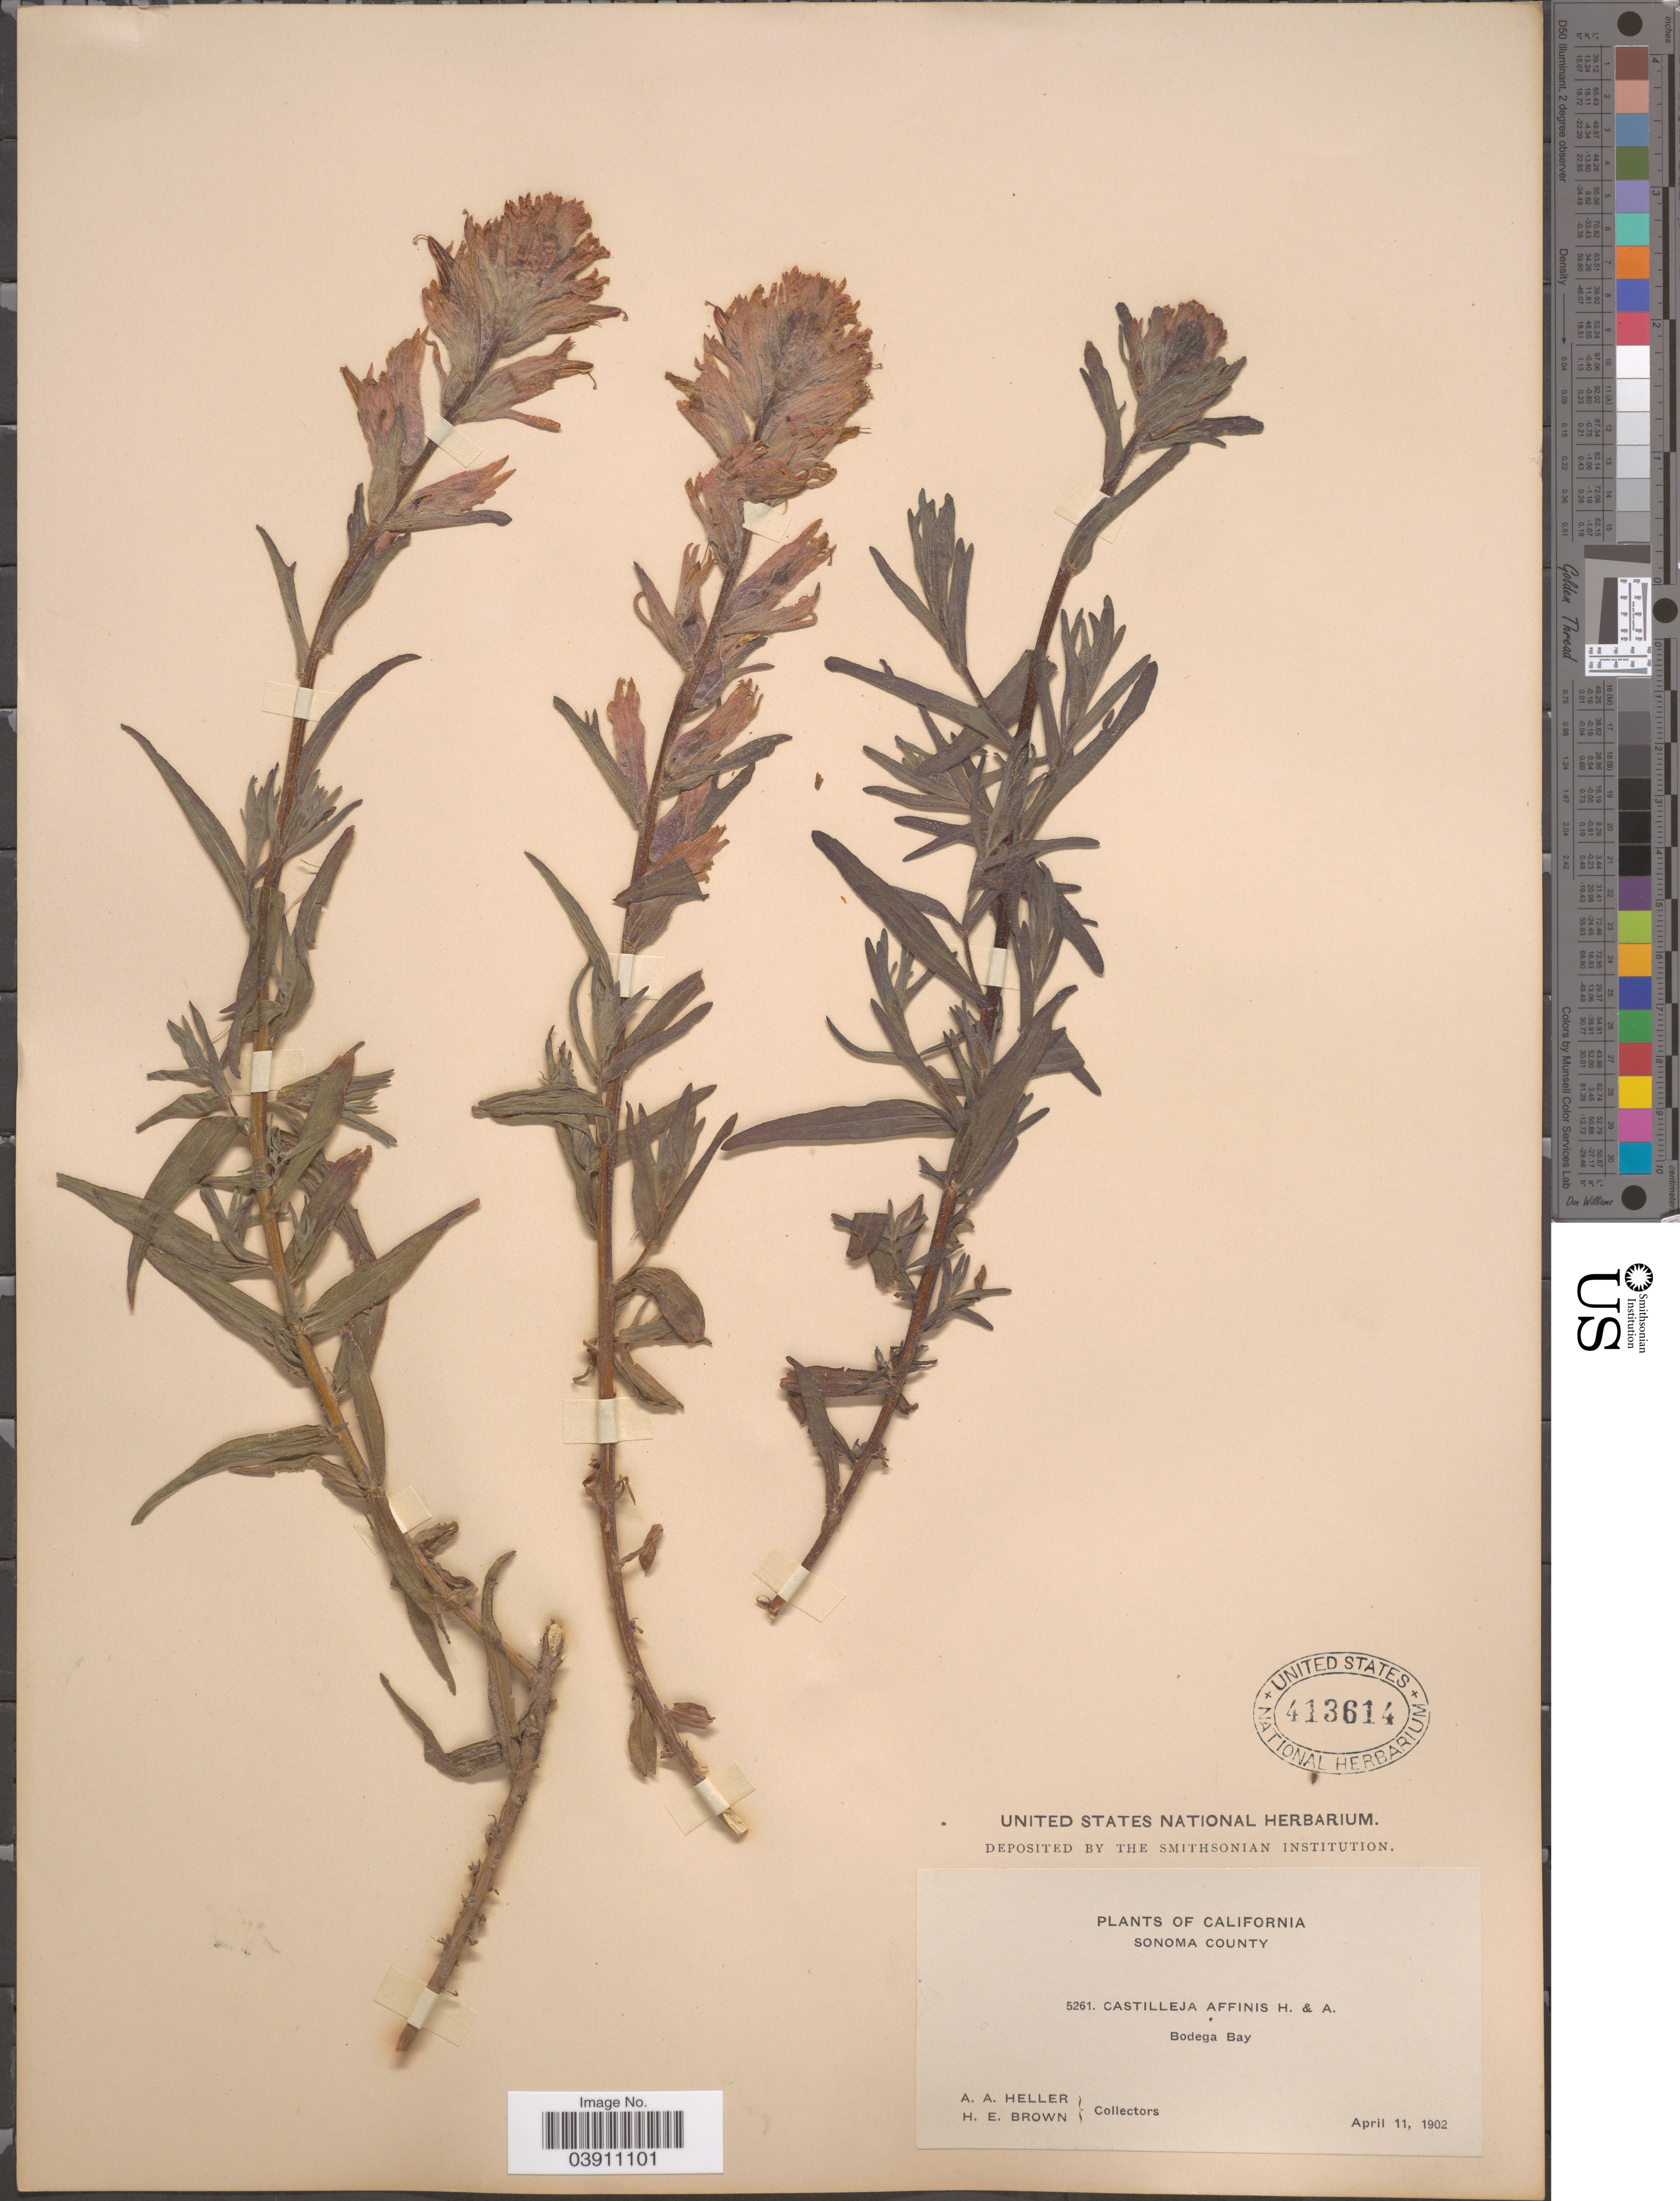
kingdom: Plantae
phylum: Tracheophyta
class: Magnoliopsida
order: Lamiales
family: Orobanchaceae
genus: Castilleja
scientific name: Castilleja affinis subsp. neglecta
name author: (Zeile) T.I. Chuang & Heckard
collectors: A. A. Heller & H. E. Brown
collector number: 5261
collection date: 1902-04-11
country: United States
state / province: California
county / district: Sonoma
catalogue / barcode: US 413614